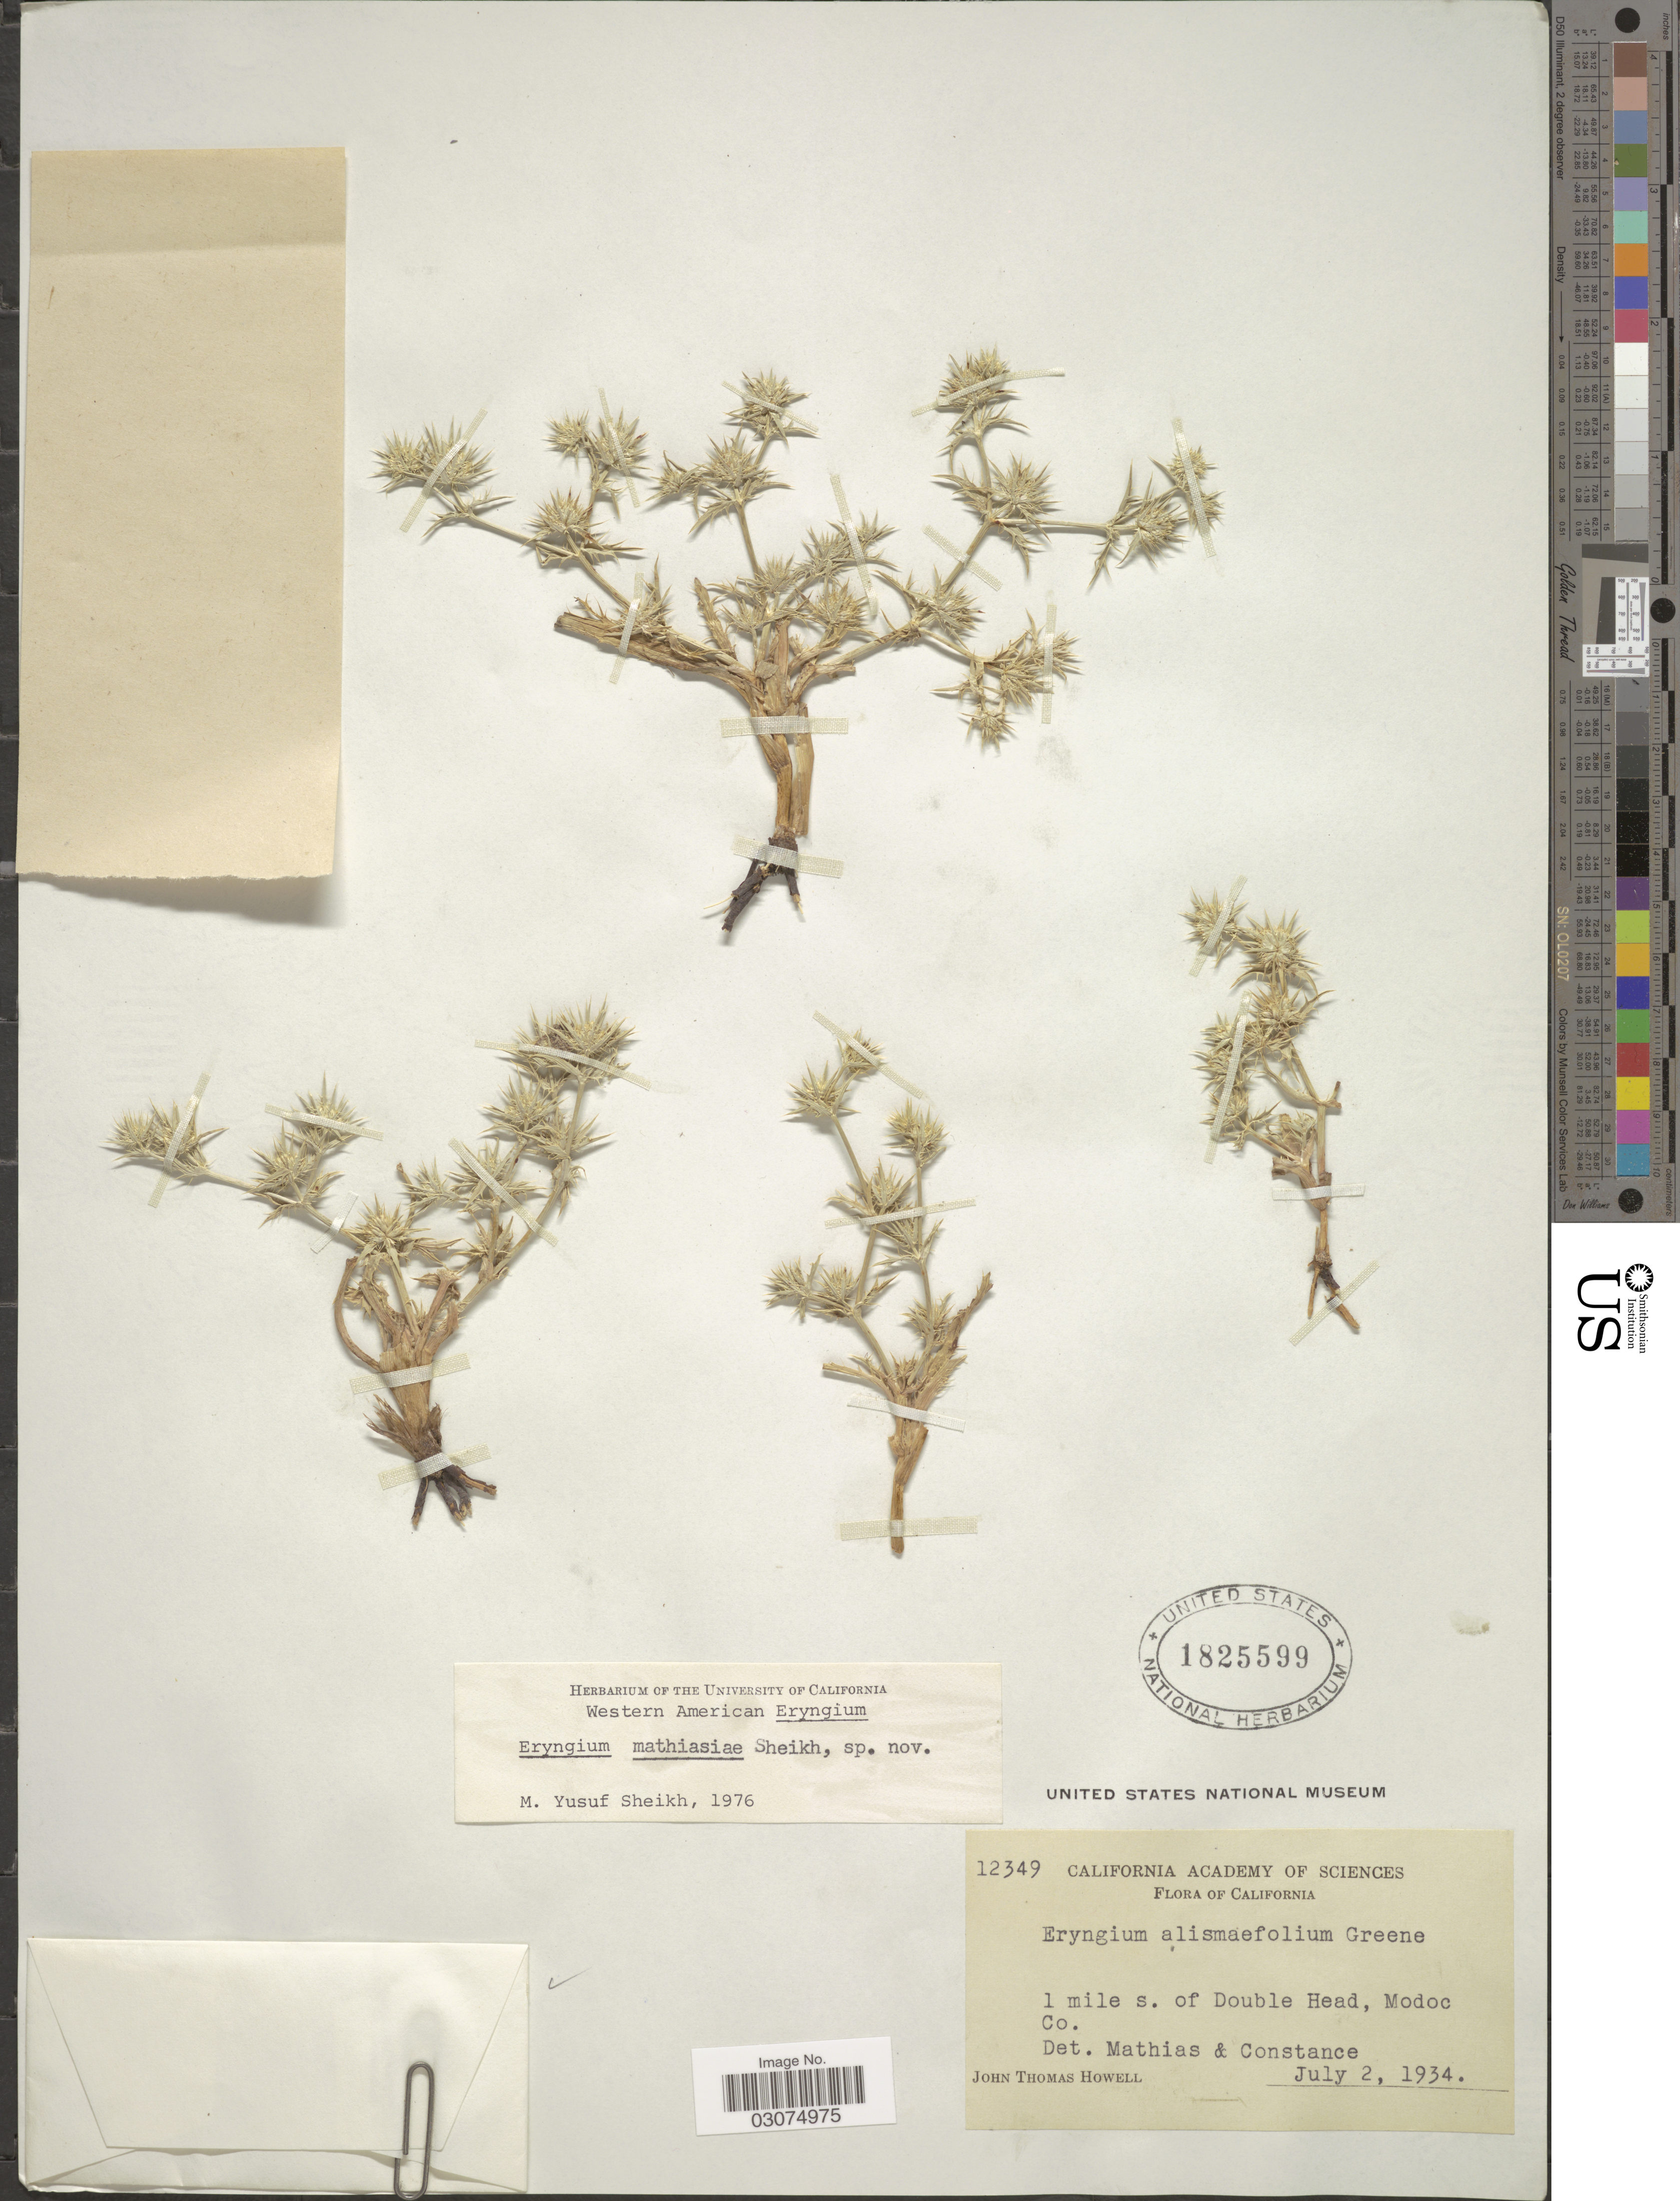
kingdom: Plantae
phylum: Tracheophyta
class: Magnoliopsida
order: Apiales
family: Apiaceae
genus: Eryngium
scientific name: Eryngium mathiasiae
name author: M.Y. Sheikh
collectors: J. T. Howell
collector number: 12349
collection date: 1934-07-02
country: United States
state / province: California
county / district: Modoc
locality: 1 mile s. of Double Head, Modoc Co.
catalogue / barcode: US 1825599